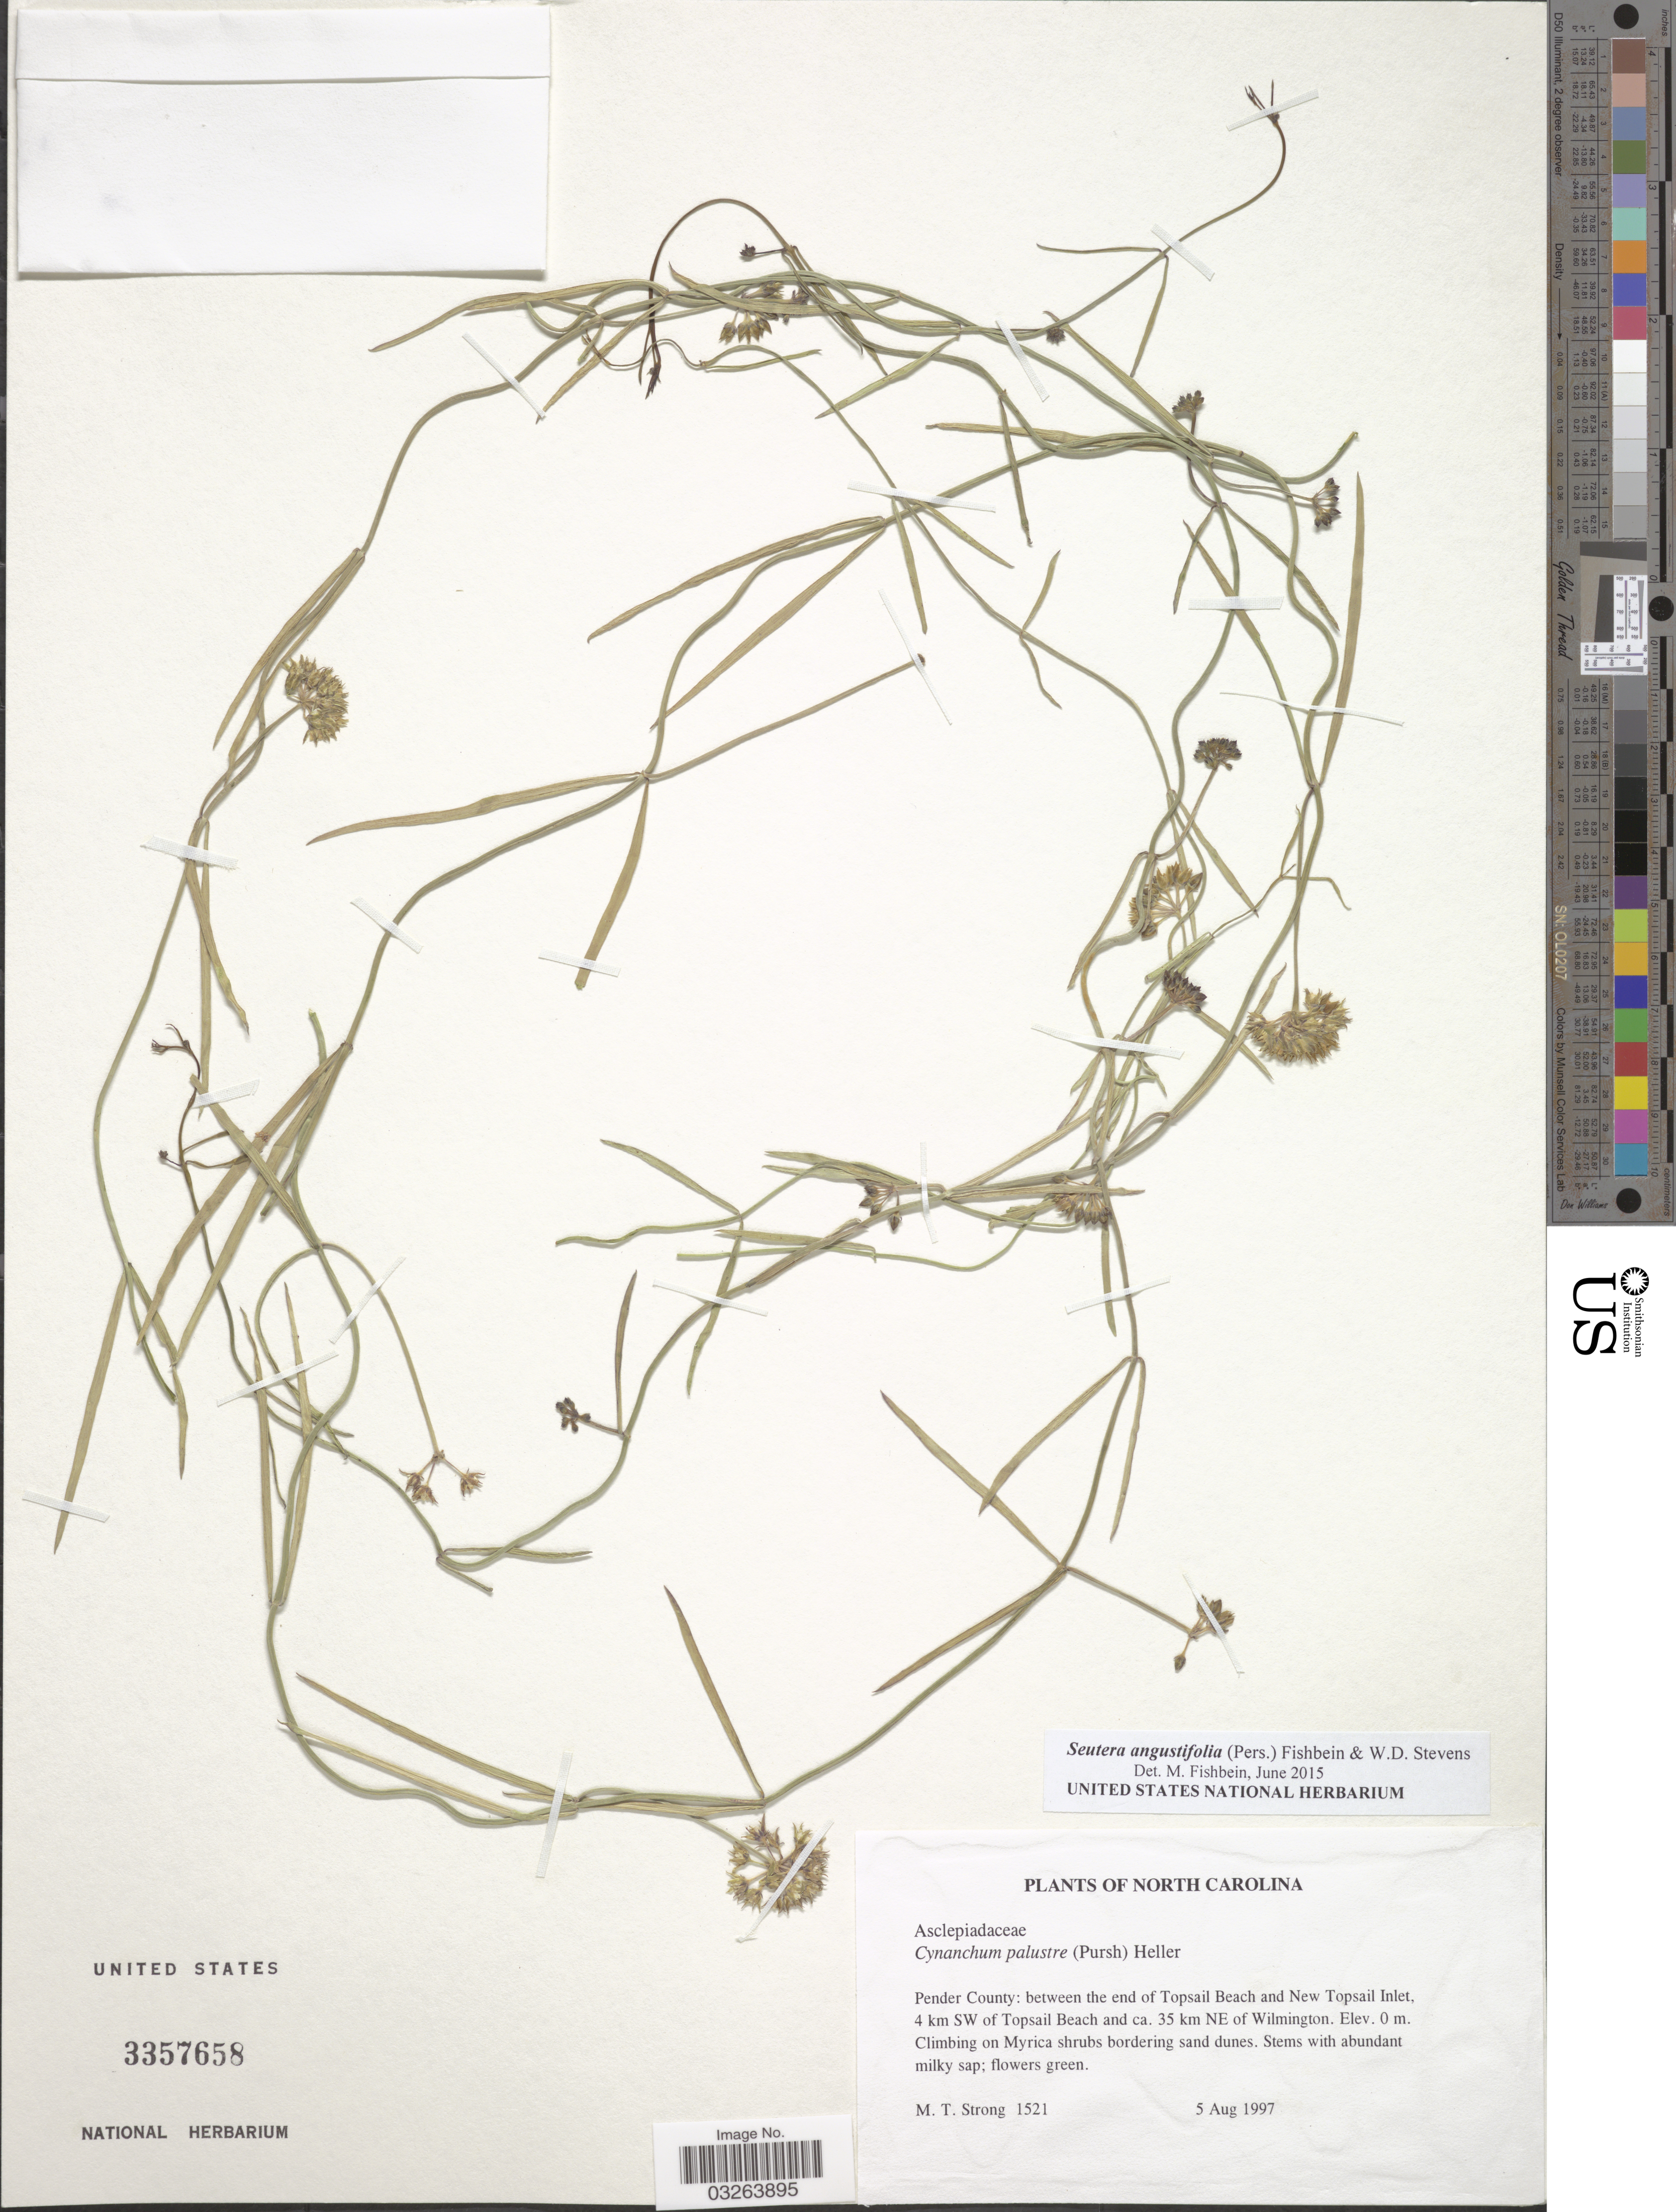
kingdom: Plantae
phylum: Tracheophyta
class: Magnoliopsida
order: Gentianales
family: Apocynaceae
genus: Seutera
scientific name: Seutera angustifolia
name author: Fishbein & W.D. Stevens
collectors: M. T. Strong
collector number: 1521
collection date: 1997-08-05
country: United States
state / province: North Carolina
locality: Pender County: between the end of Topsail Beach and New Topsail Inlet, 4 km SW of Topsail Beach and ca. 35 km NE of Wilmington.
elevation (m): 0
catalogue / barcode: US 3357658